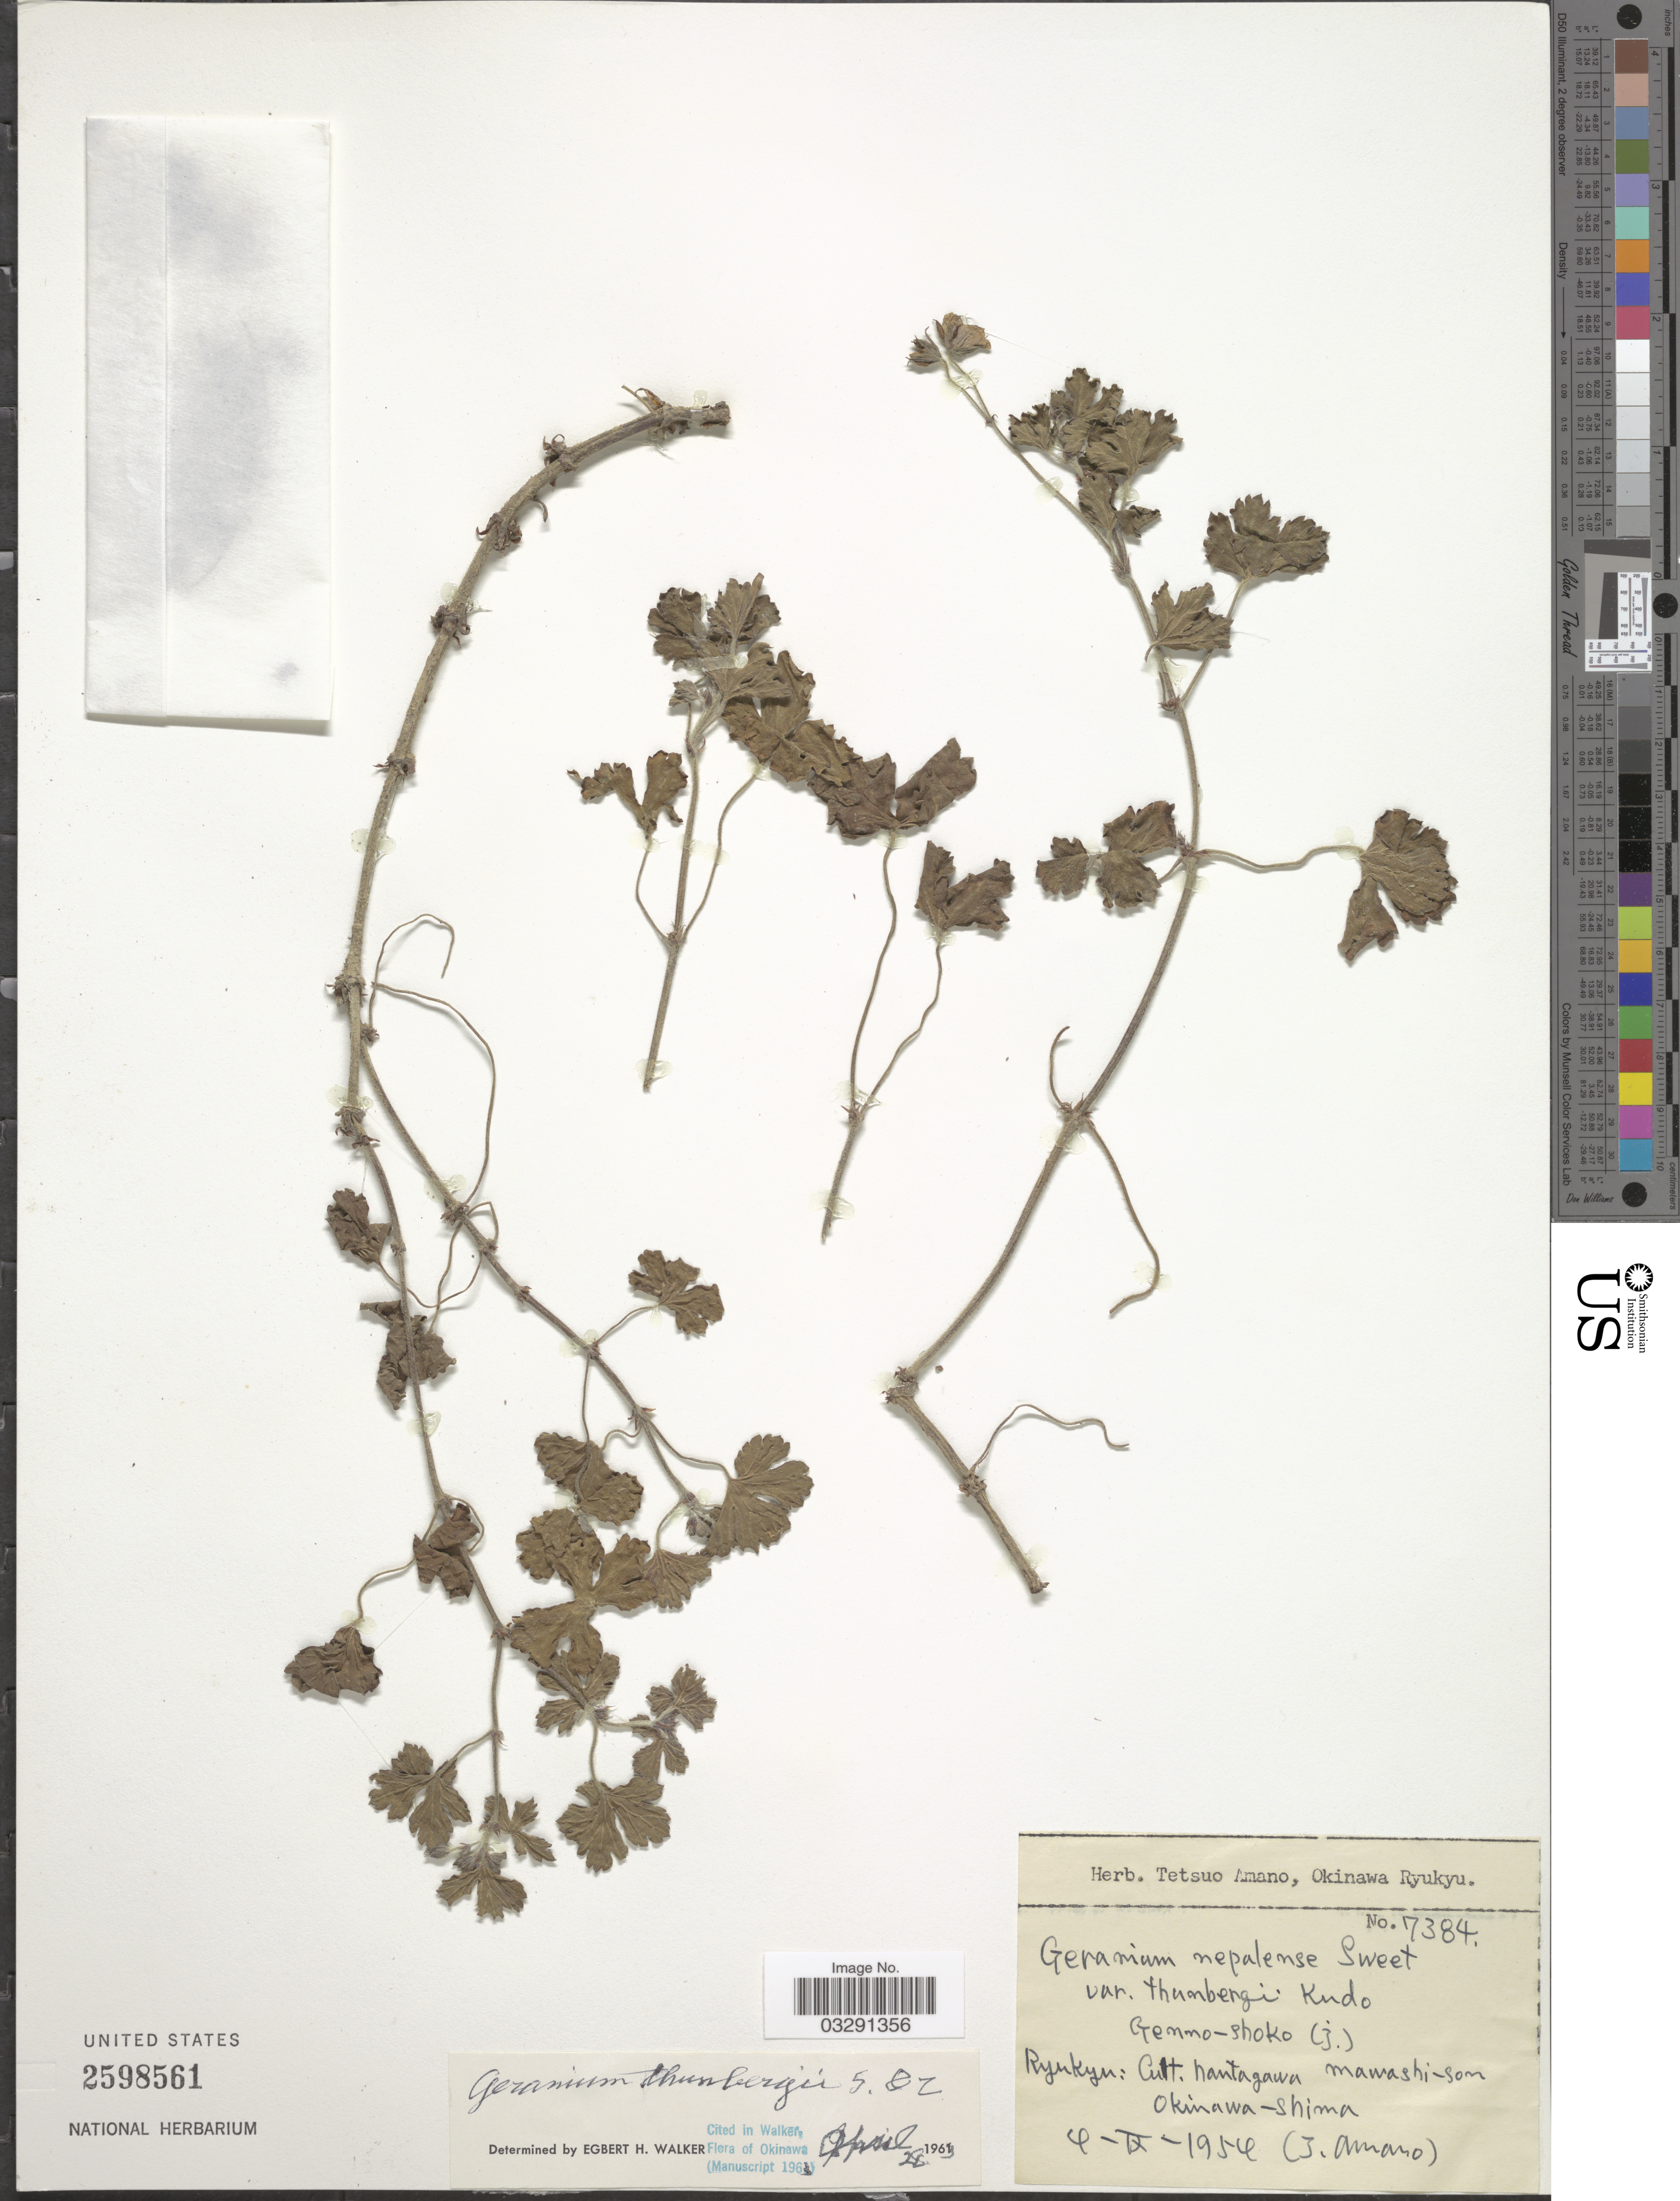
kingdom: Plantae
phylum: Tracheophyta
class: Magnoliopsida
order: Geraniales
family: Geraniaceae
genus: Geranium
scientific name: Geranium thunbergii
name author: Siebold ex Lindl. & Paxton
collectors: J. Amaro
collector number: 17384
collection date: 1954-09-04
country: Japan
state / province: Okinawa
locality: Ryukyu: Cult. Nantagawa, Mawashi-son, Okinawa-shima.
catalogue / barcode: US 2598561